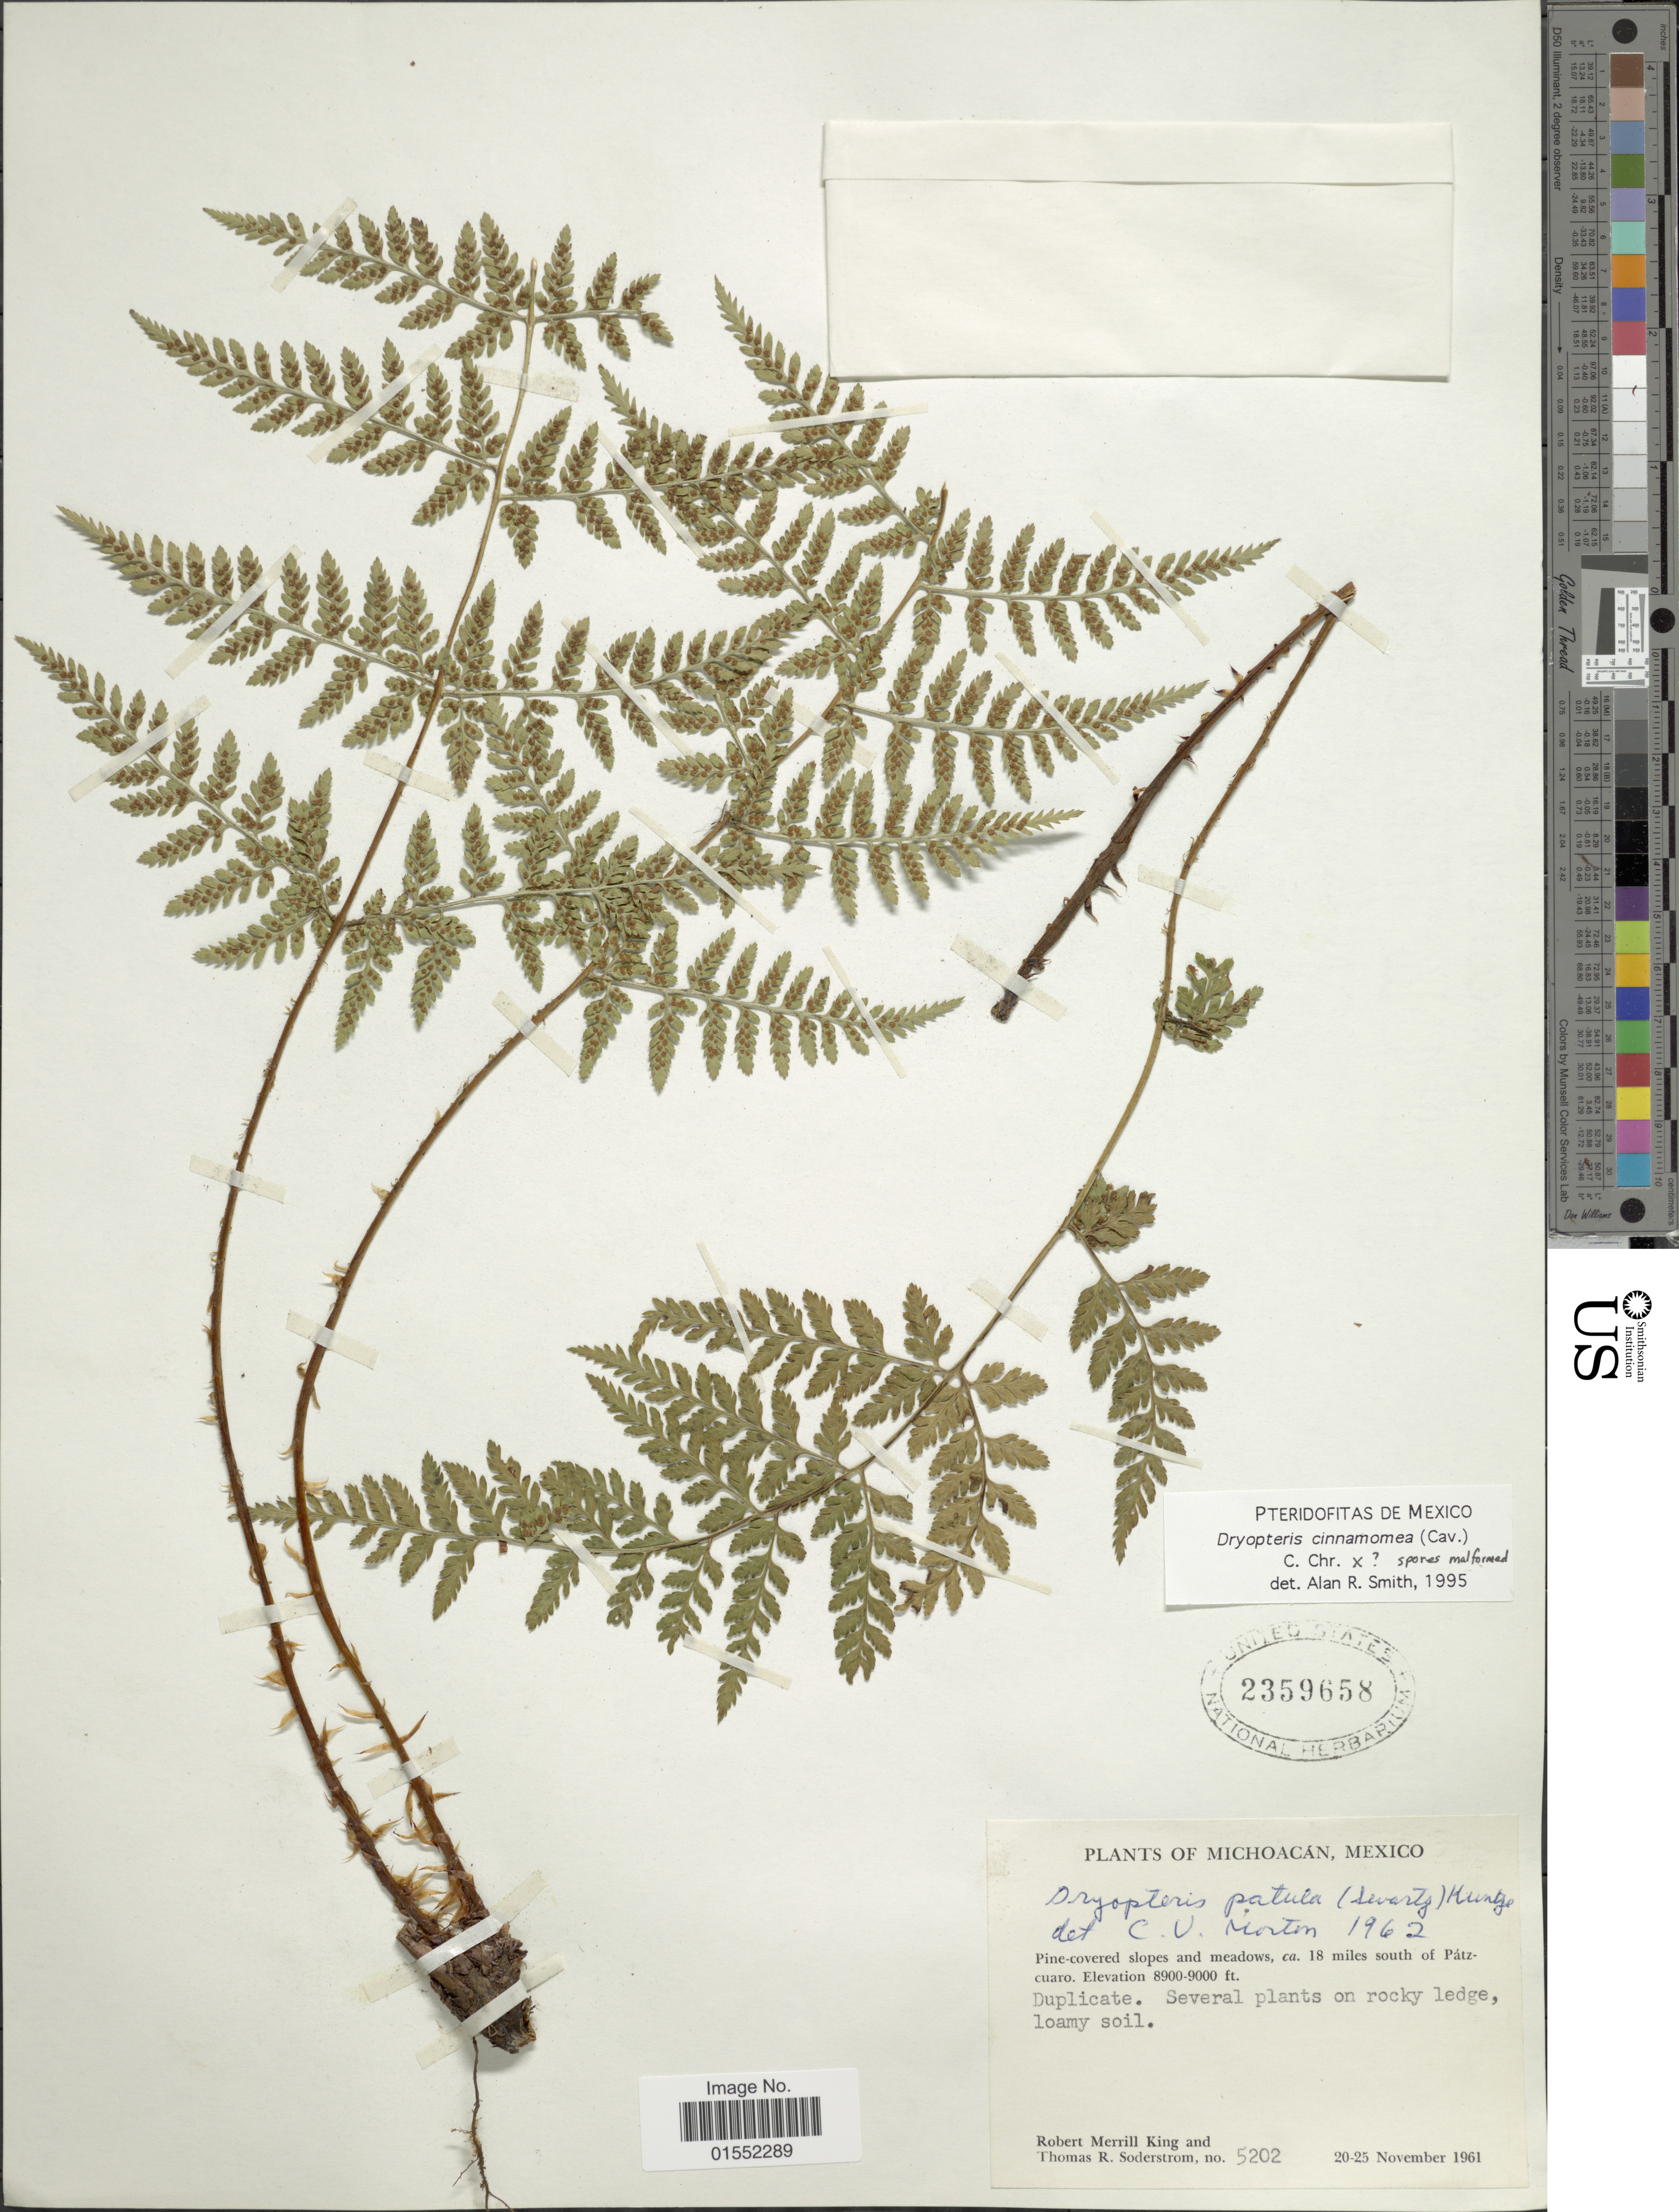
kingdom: Plantae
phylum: Tracheophyta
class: Polypodiopsida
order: Polypodiales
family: Dryopteridaceae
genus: Dryopteris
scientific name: Dryopteris cinnamomea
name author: (Cav.) C. Chr.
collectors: R. M. King & T. R. Soderstrom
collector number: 5202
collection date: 1961-11-20/1961-11-25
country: Mexico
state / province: Michoacán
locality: Pine-covered slopes and meadows, ca. 18 miles south of Pátzcuaro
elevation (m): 2713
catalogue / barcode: US 2359658